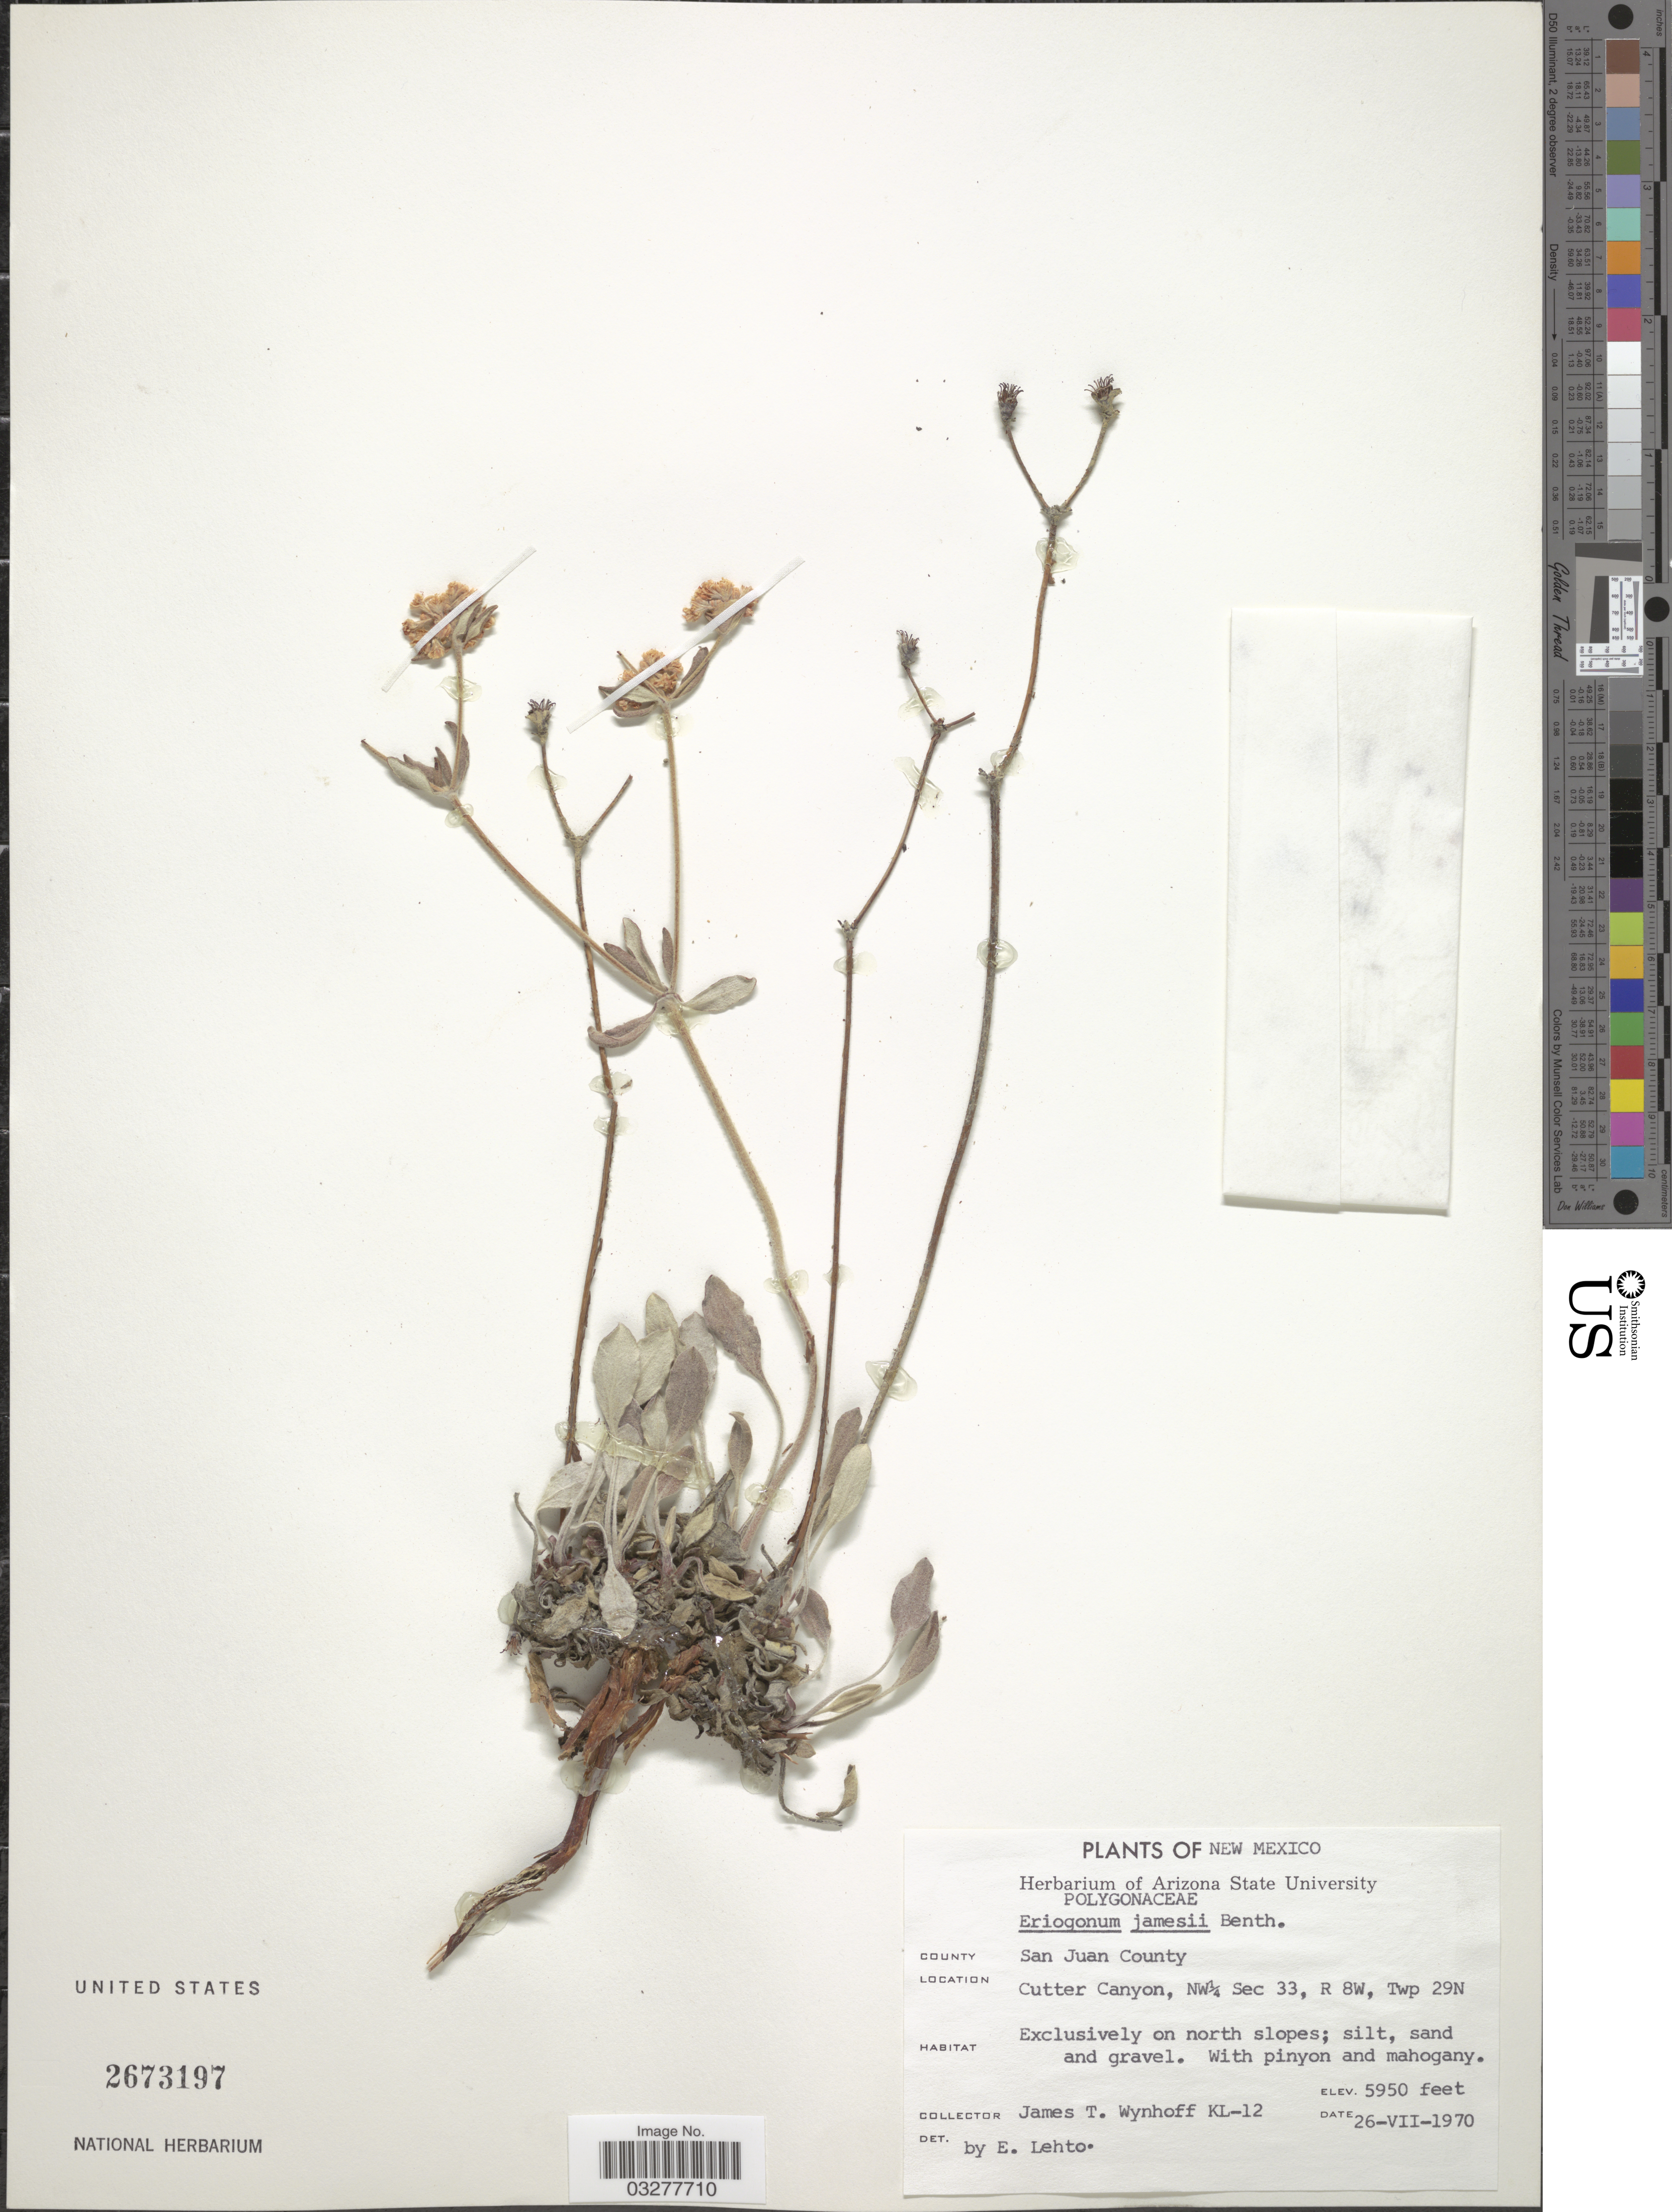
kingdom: Plantae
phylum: Tracheophyta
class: Magnoliopsida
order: Caryophyllales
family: Polygonaceae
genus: Eriogonum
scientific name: Eriogonum jonesii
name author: S. Watson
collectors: J. Wynhoff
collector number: KL-12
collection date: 1970-07-26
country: United States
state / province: New Mexico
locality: County San Juan County. Cutter Canyon, NW¼ Sec 33, R8W, Twp 29N.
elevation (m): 1814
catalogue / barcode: US 2673197